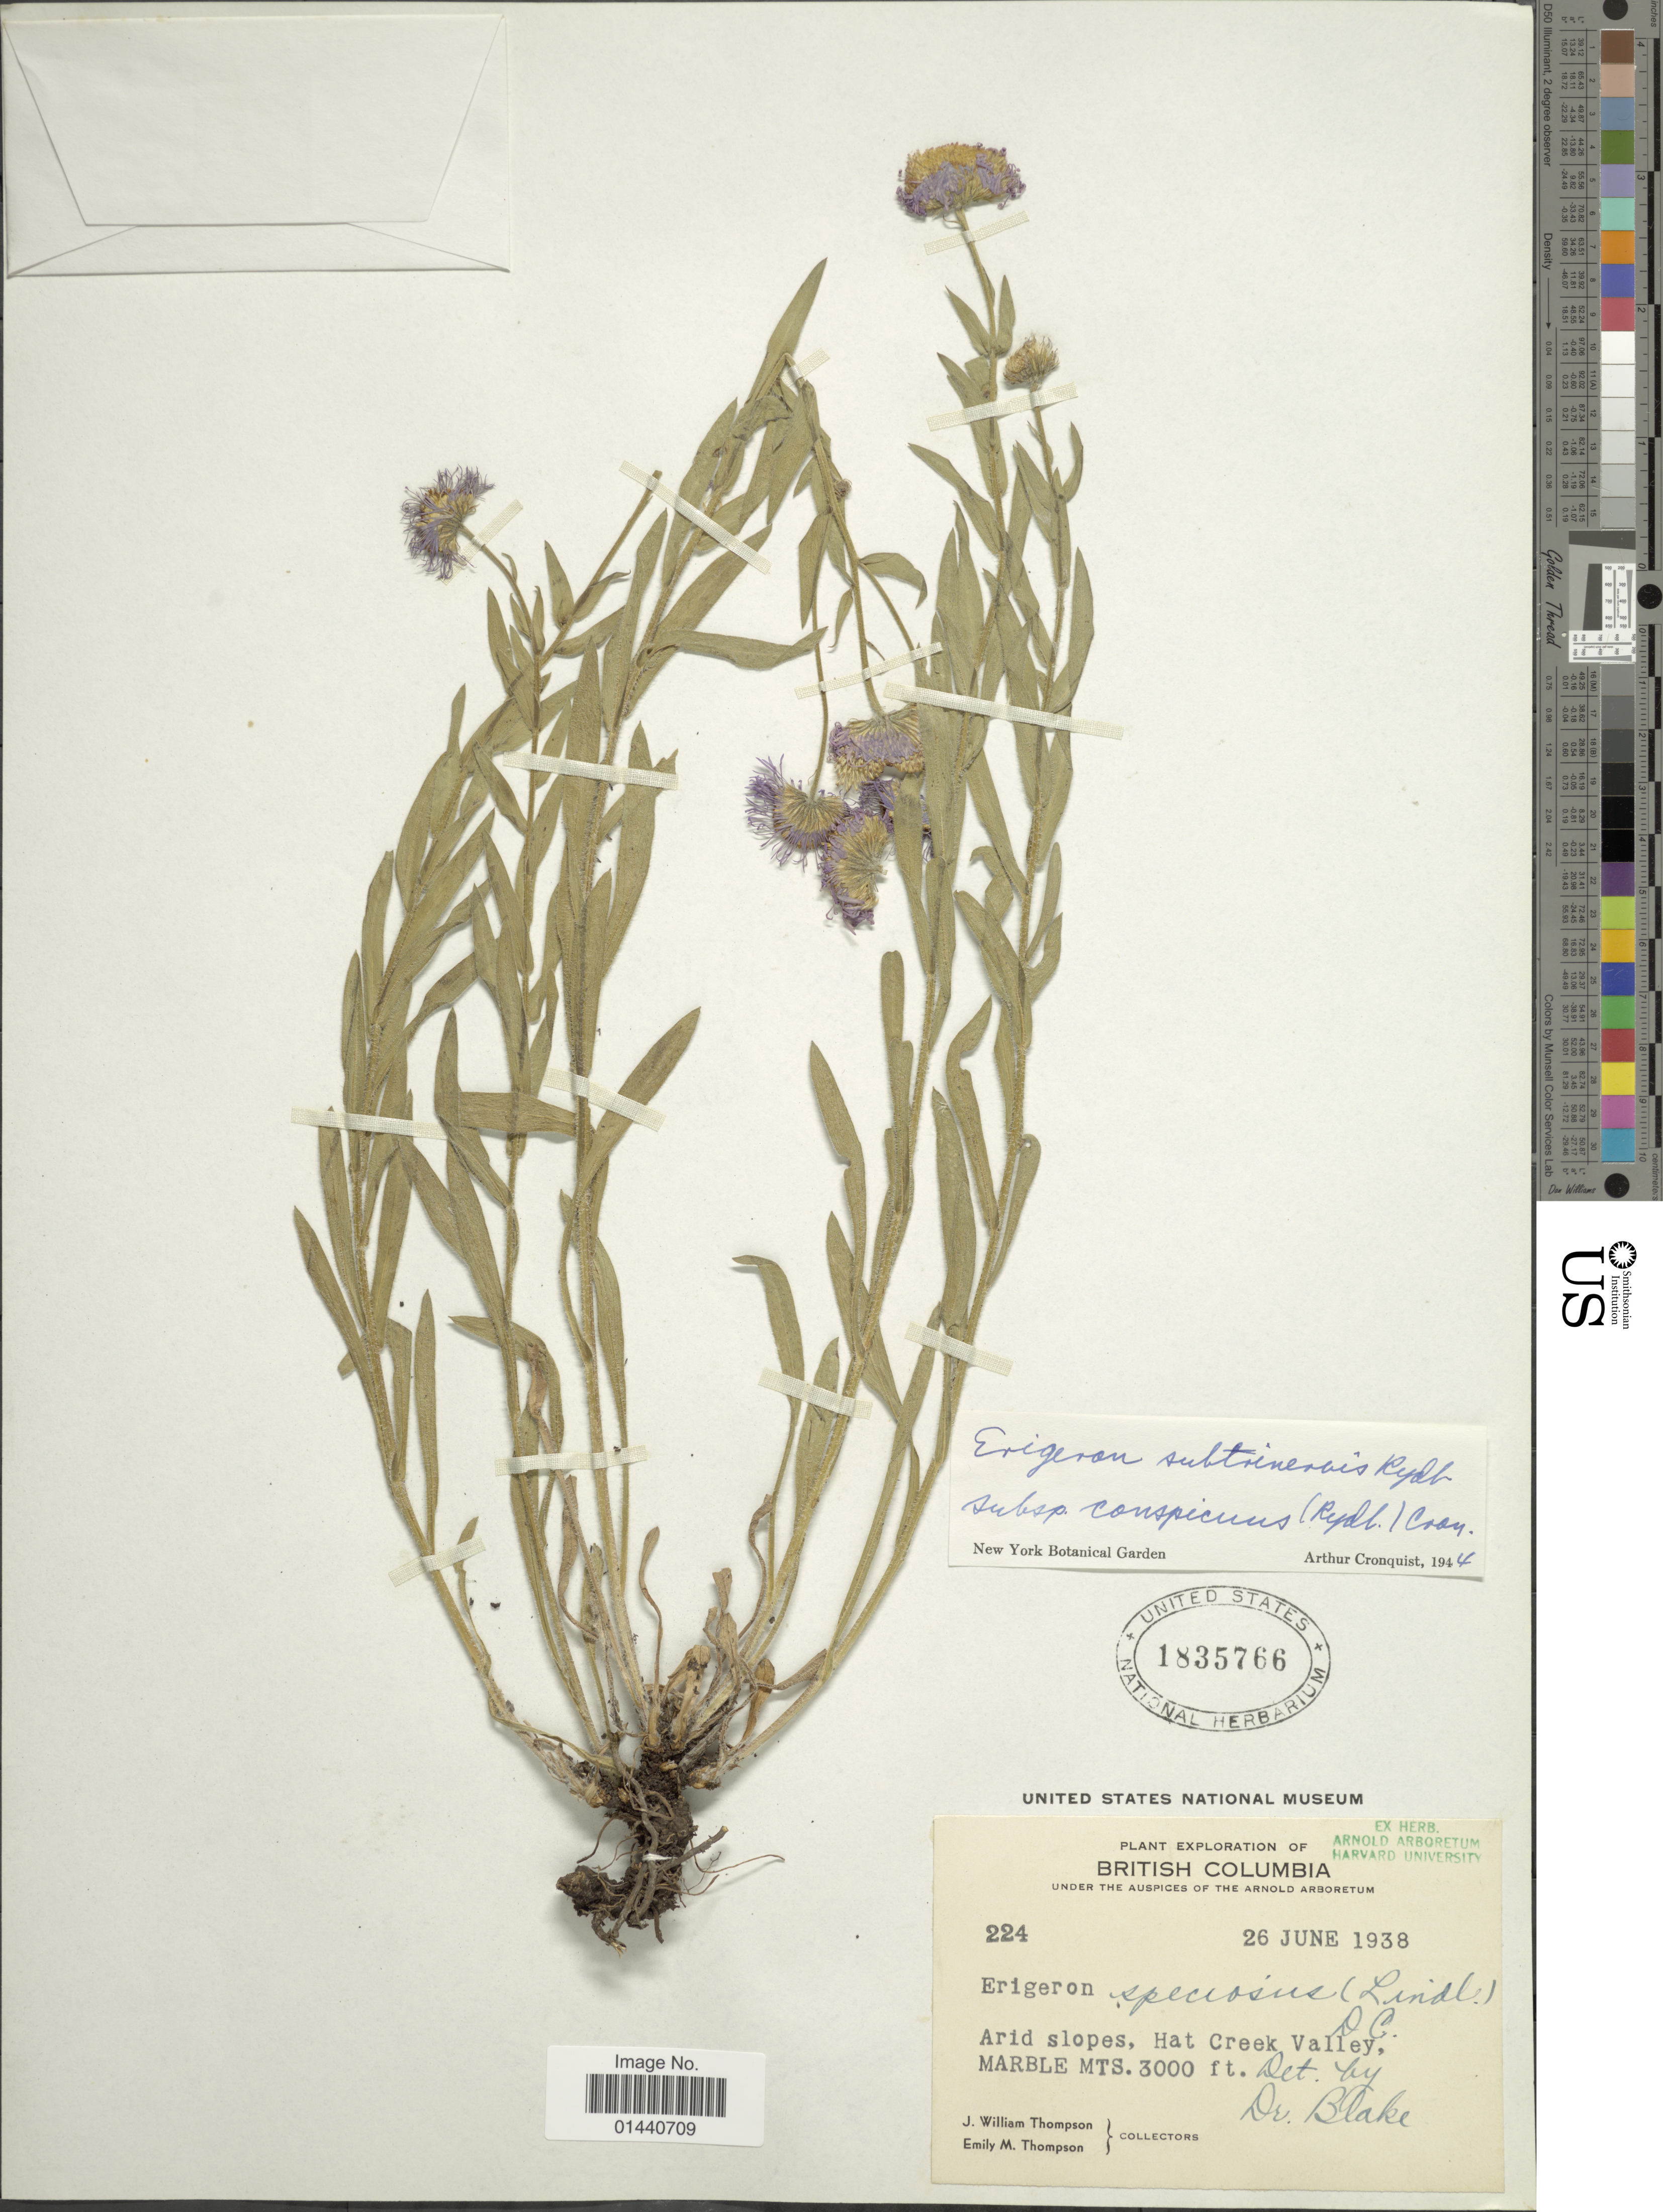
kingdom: Plantae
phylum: Tracheophyta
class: Magnoliopsida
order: Asterales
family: Asteraceae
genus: Erigeron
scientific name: Erigeron subtrinervis var. conspicuus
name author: (Rydb.) Cronq.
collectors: J. W. Thompson & E. M. Thompson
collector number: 224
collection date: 1938-06-26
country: Canada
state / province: British Columbia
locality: Arid slopes, Hat Creek Valley, Marble Mts.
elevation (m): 914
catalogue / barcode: US 1835766